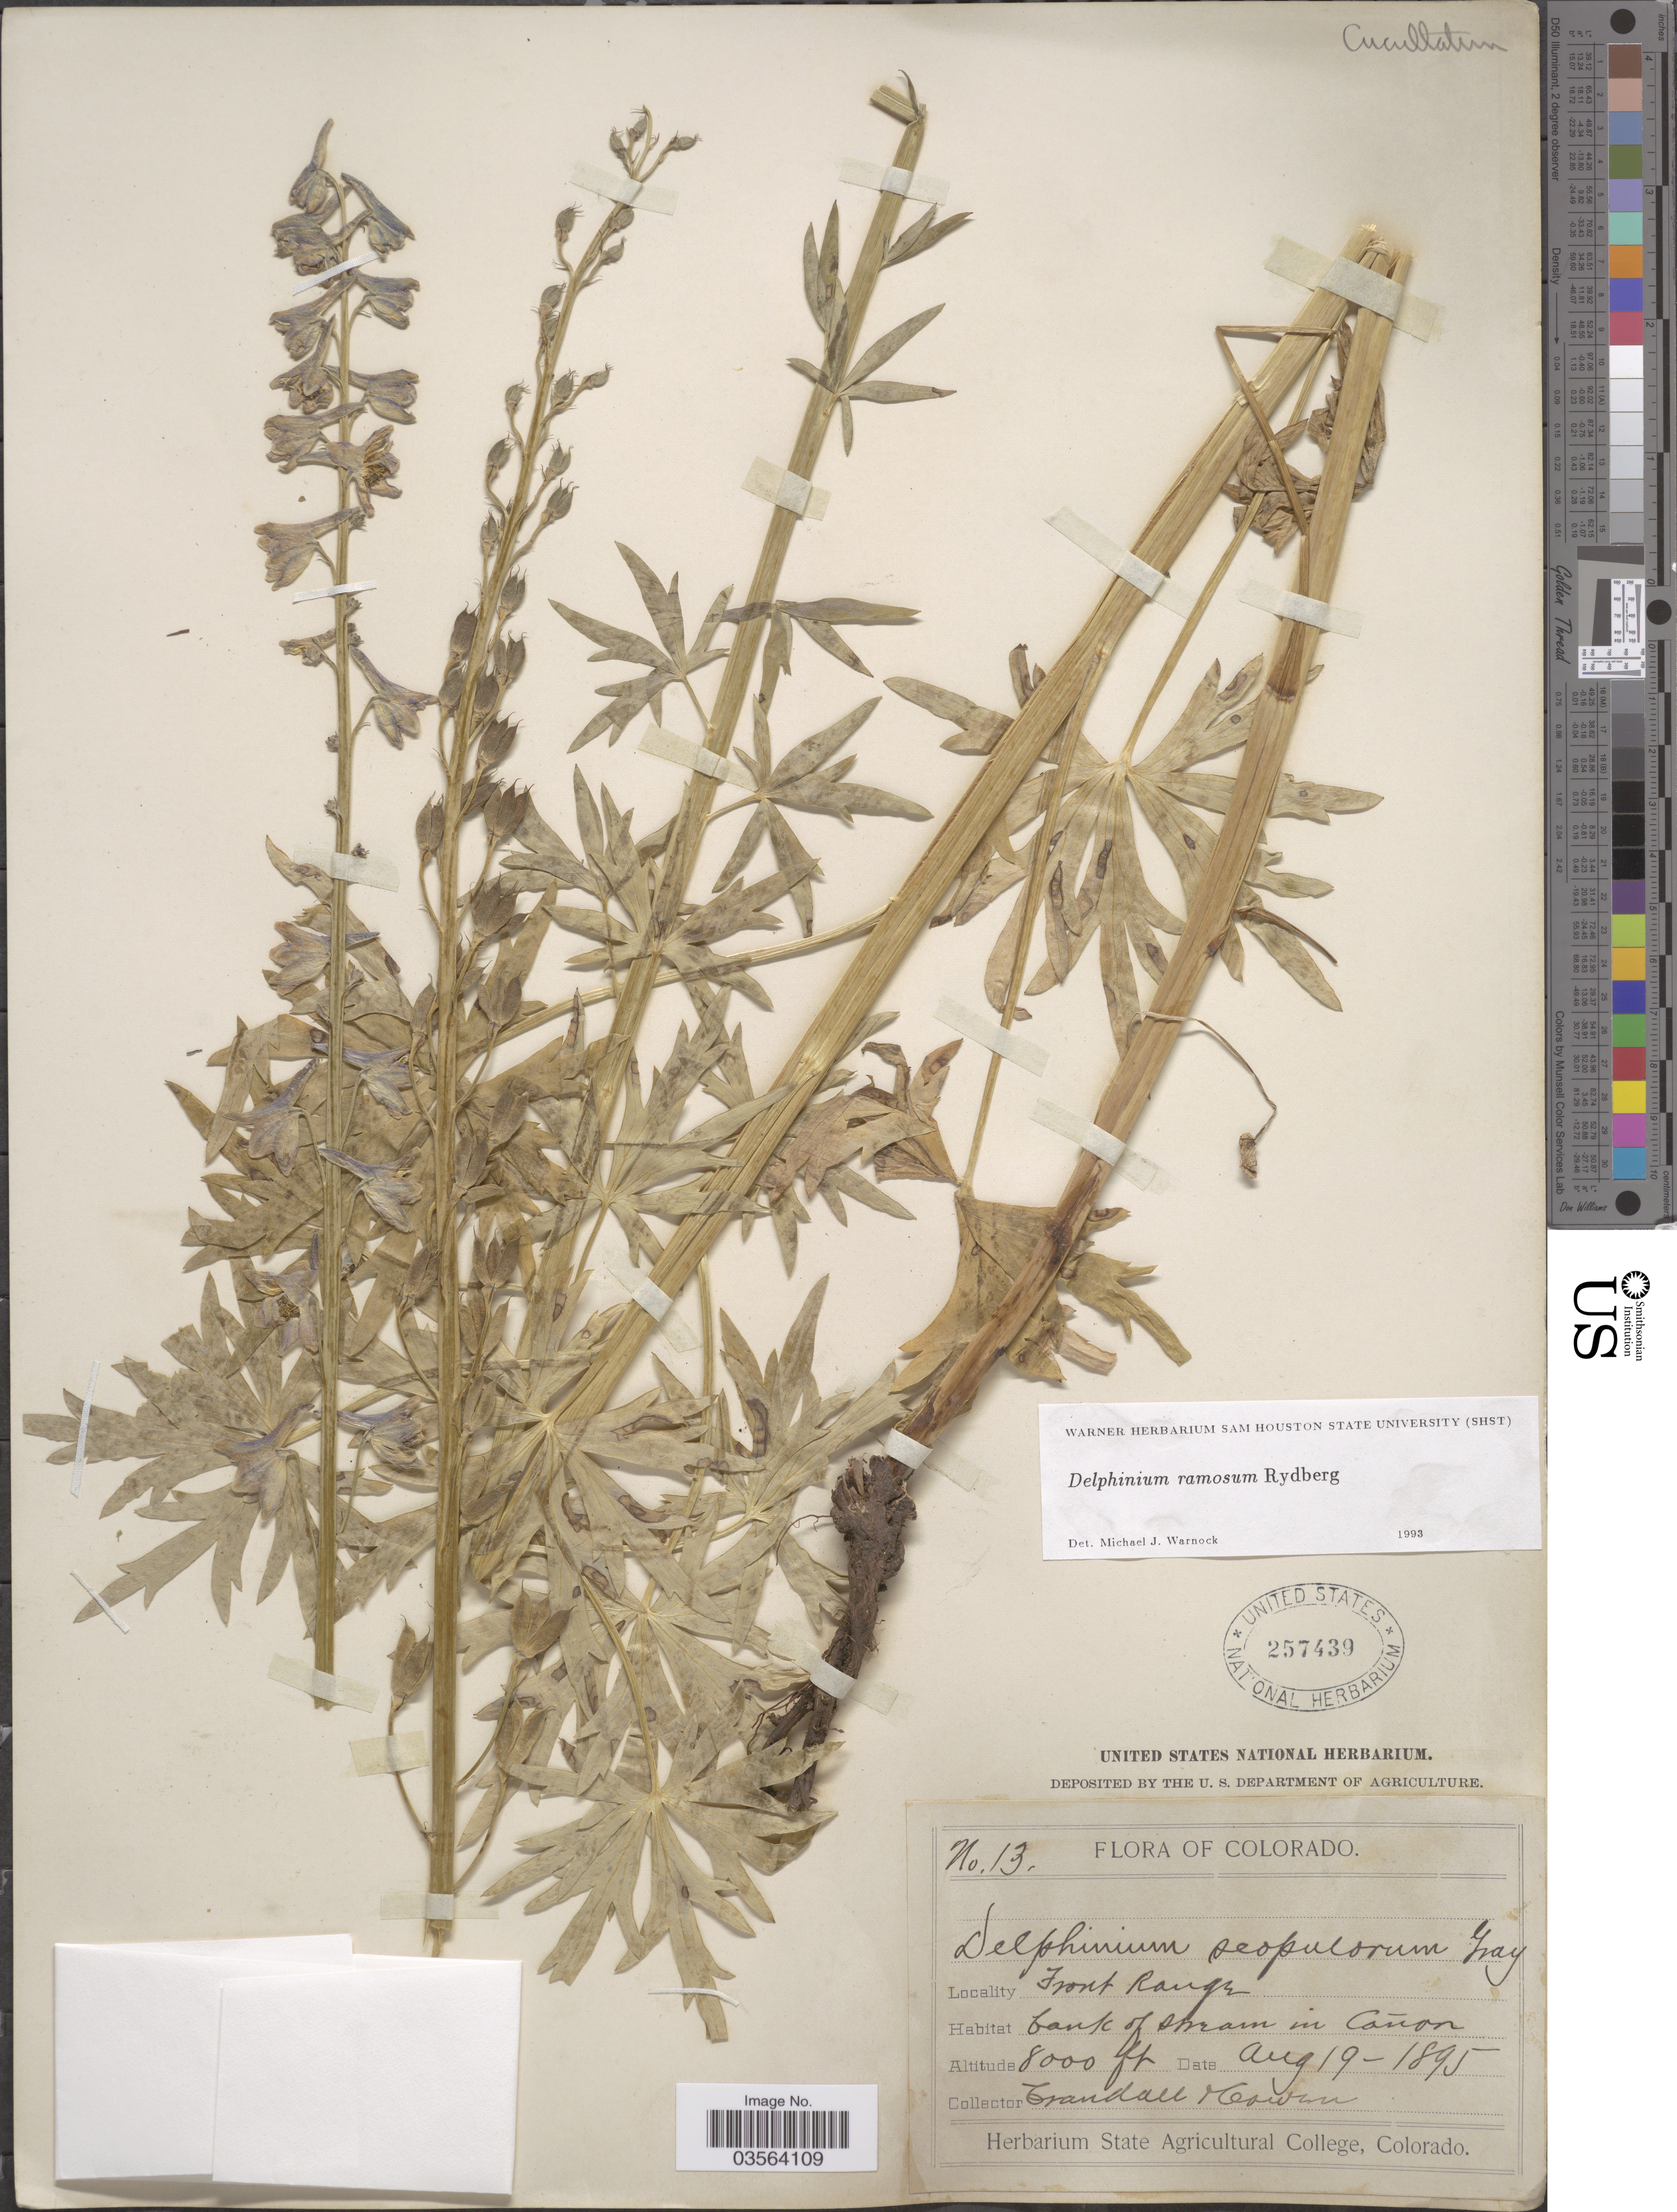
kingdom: Plantae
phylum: Tracheophyta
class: Magnoliopsida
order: Ranunculales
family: Ranunculaceae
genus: Delphinium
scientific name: Delphinium ramosum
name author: Rydb.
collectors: -. Crandall & -. Cowen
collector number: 13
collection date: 1895-08-19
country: United States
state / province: Colorado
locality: Front Range.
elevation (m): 2438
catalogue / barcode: US 257439